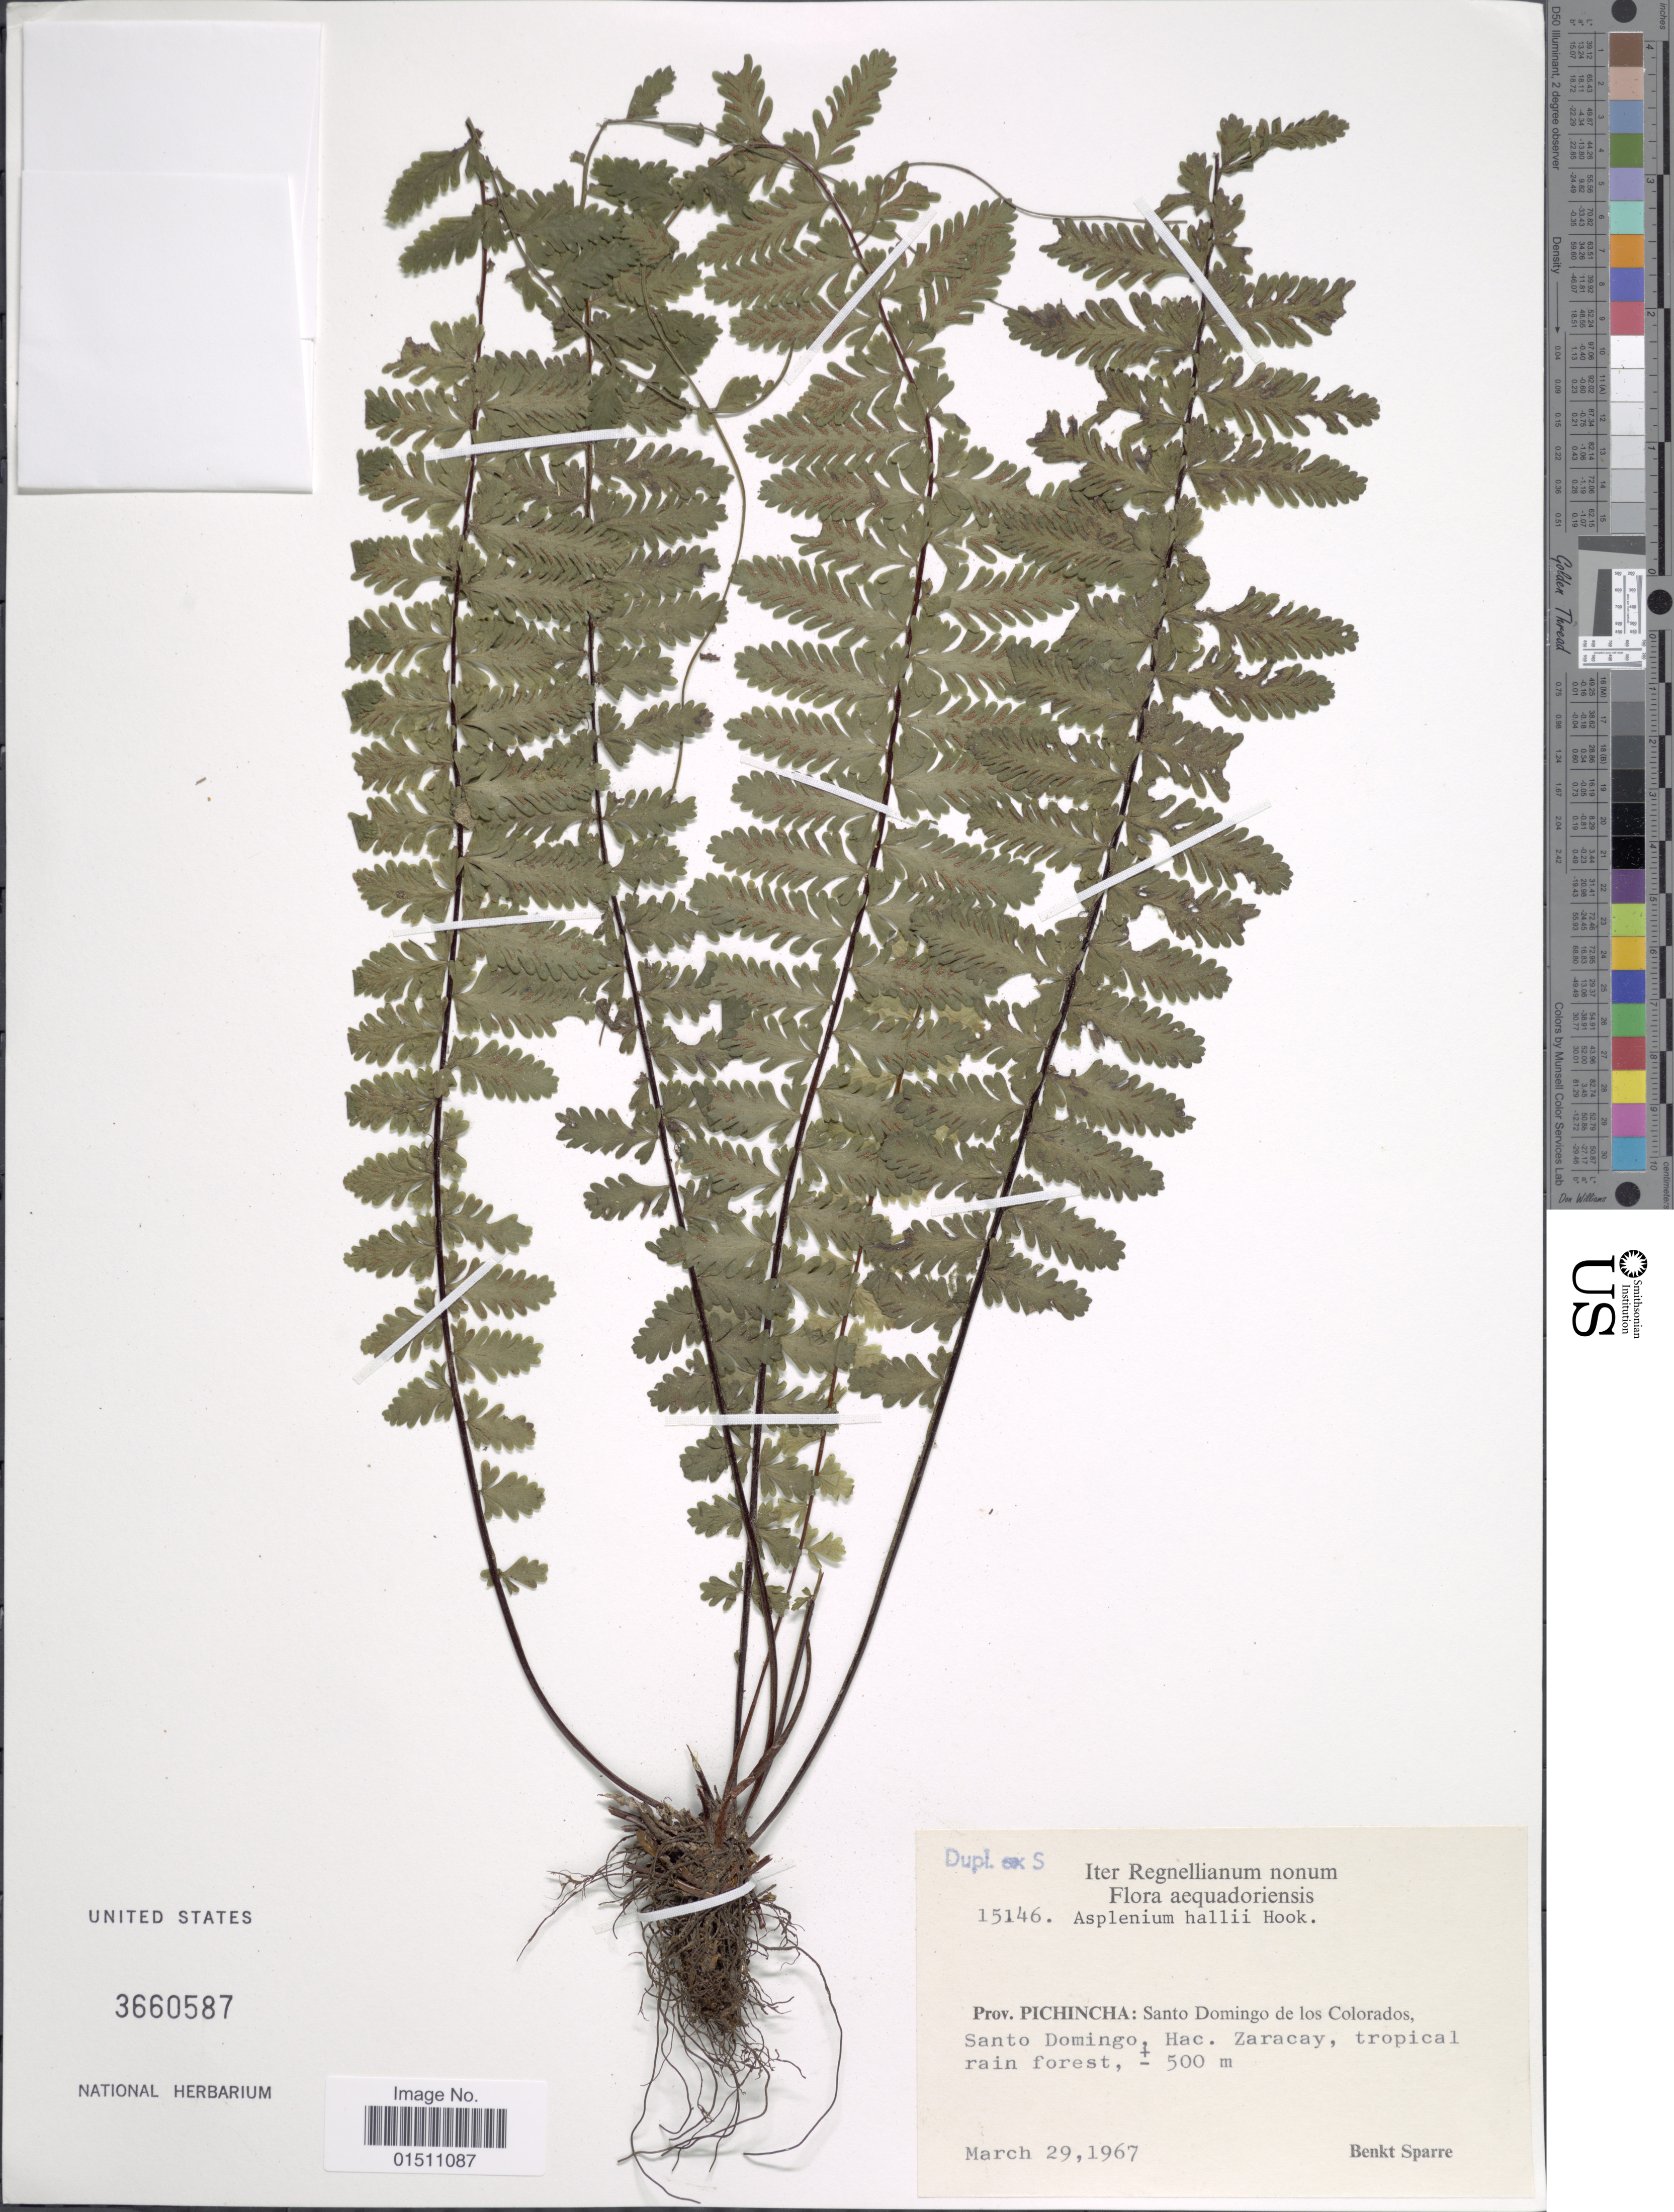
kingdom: Plantae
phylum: Tracheophyta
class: Polypodiopsida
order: Polypodiales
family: Aspleniaceae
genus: Asplenium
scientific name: Asplenium hallii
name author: Hook.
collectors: B. Sparre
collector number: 15146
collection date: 1967-03-29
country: Ecuador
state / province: Pichincha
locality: Aequadoriensis, Santo Domingo de los Colorados, Santo Dominigo. Hac. Zaracay.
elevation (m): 500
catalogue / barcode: US 3660587